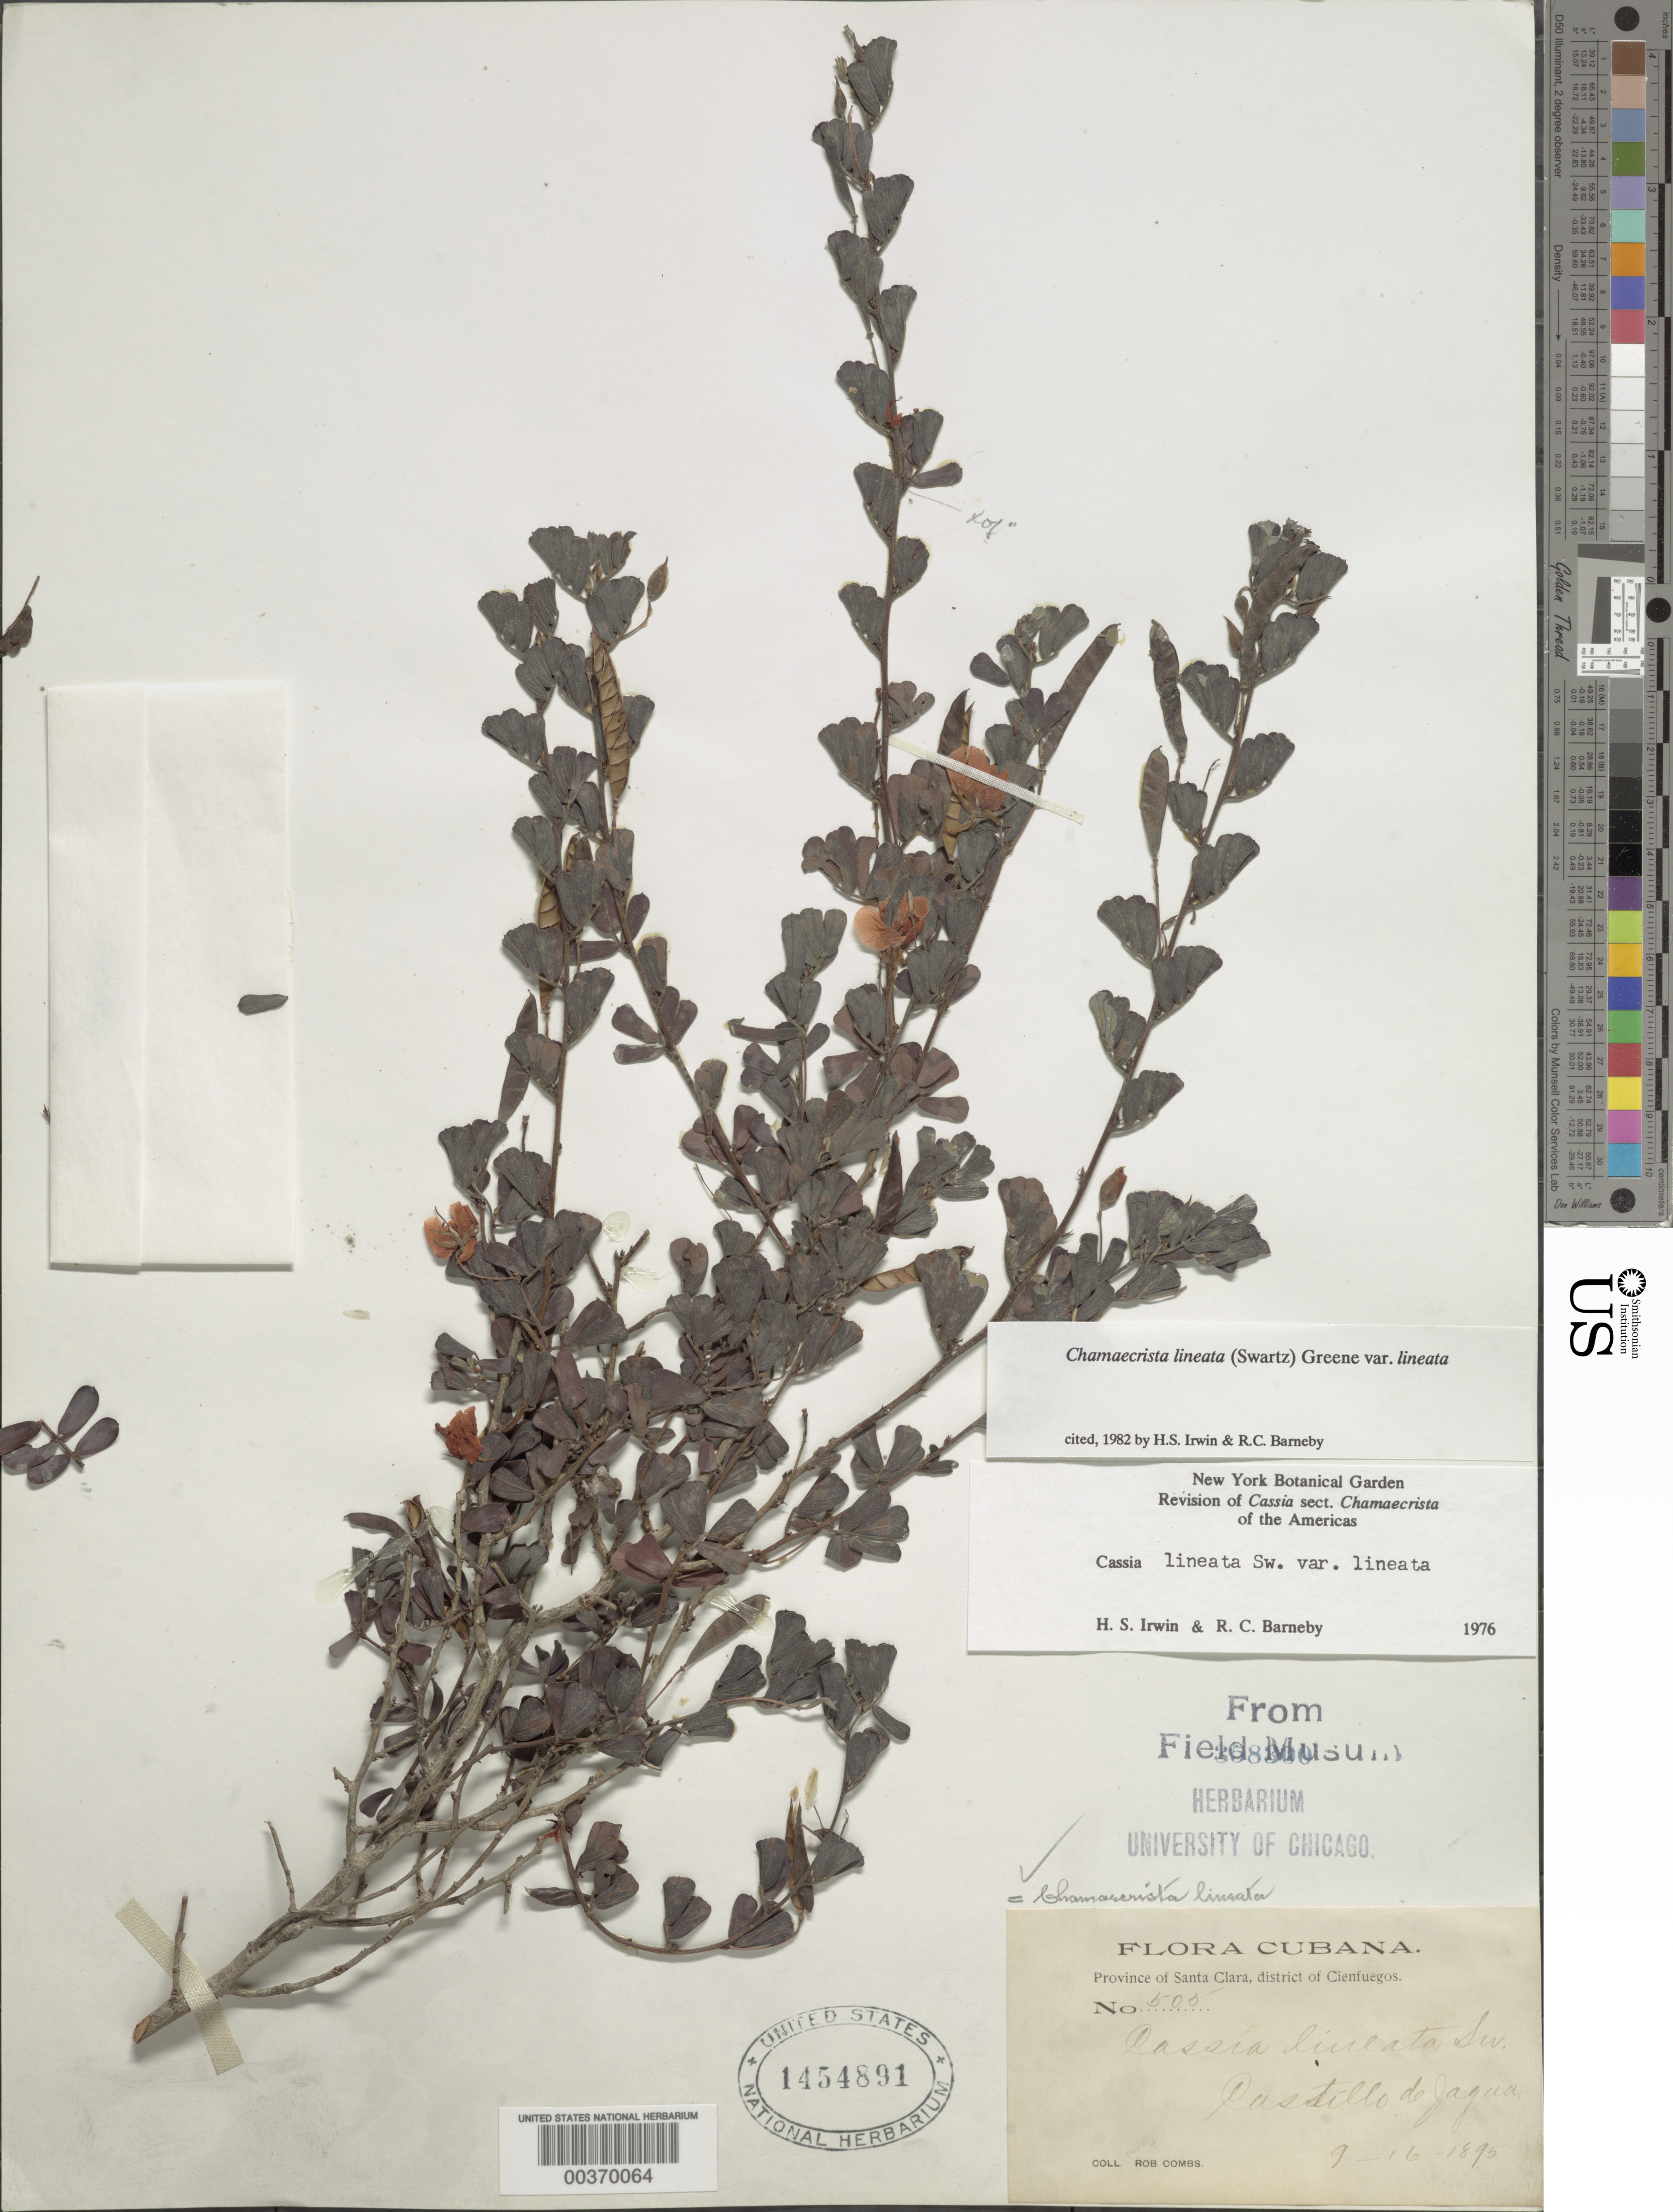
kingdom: Plantae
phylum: Tracheophyta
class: Magnoliopsida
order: Fabales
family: Fabaceae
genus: Chamaecrista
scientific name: Chamaecrista lineata var. lineata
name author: (Sw.) Greene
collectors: R. Combs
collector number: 505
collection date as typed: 16 Sep 1895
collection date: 1895-09-16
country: Cuba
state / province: Cienfuegos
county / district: Cienfuegos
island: Greater Antilles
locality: Castillo de jagua. [province recorded as (former province of) las villas]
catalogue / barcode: US 1454891